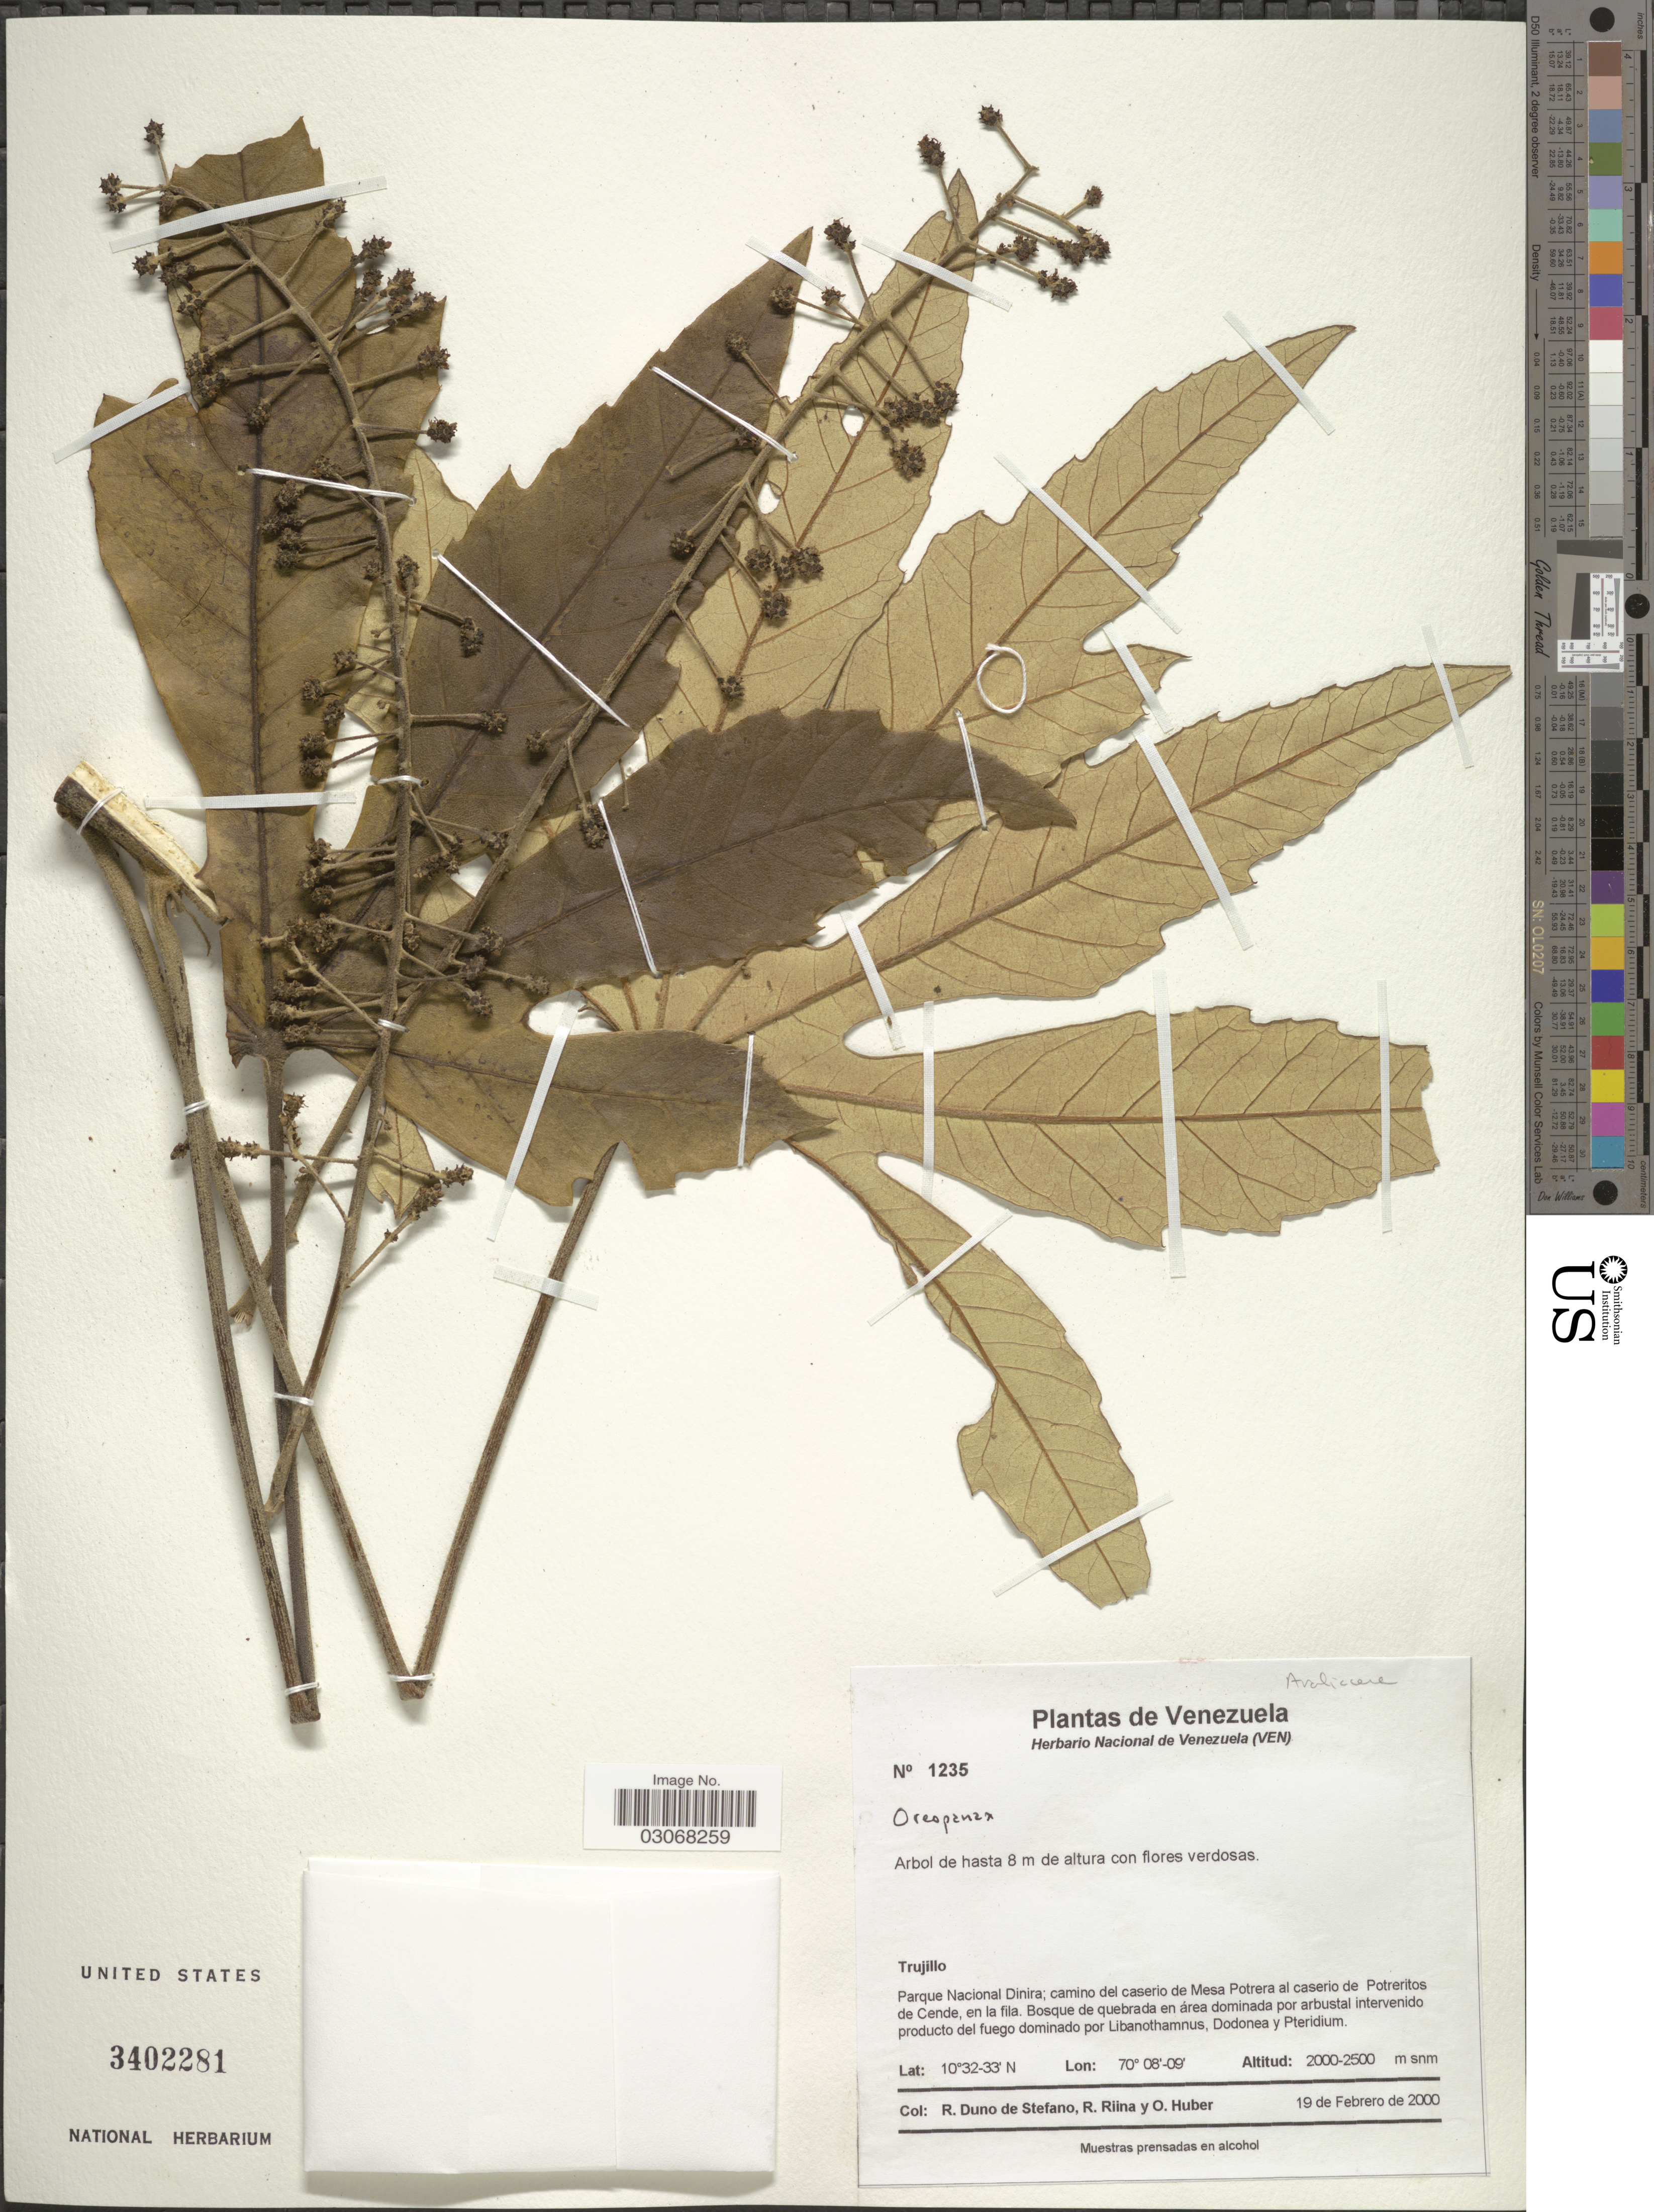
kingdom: Plantae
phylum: Tracheophyta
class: Magnoliopsida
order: Apiales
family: Araliaceae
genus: Oreopanax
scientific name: Oreopanax sp.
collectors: R. Duno de Stefano, R. Riina & O. Huber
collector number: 1235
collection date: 2000-02-19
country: Venezuela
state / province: Trujillo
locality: Parque Nacional Dinira; camino del caserio de Mesa Potrera al caserio de Potreritos de Cende, en la fila.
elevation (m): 2000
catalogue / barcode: US 3402281